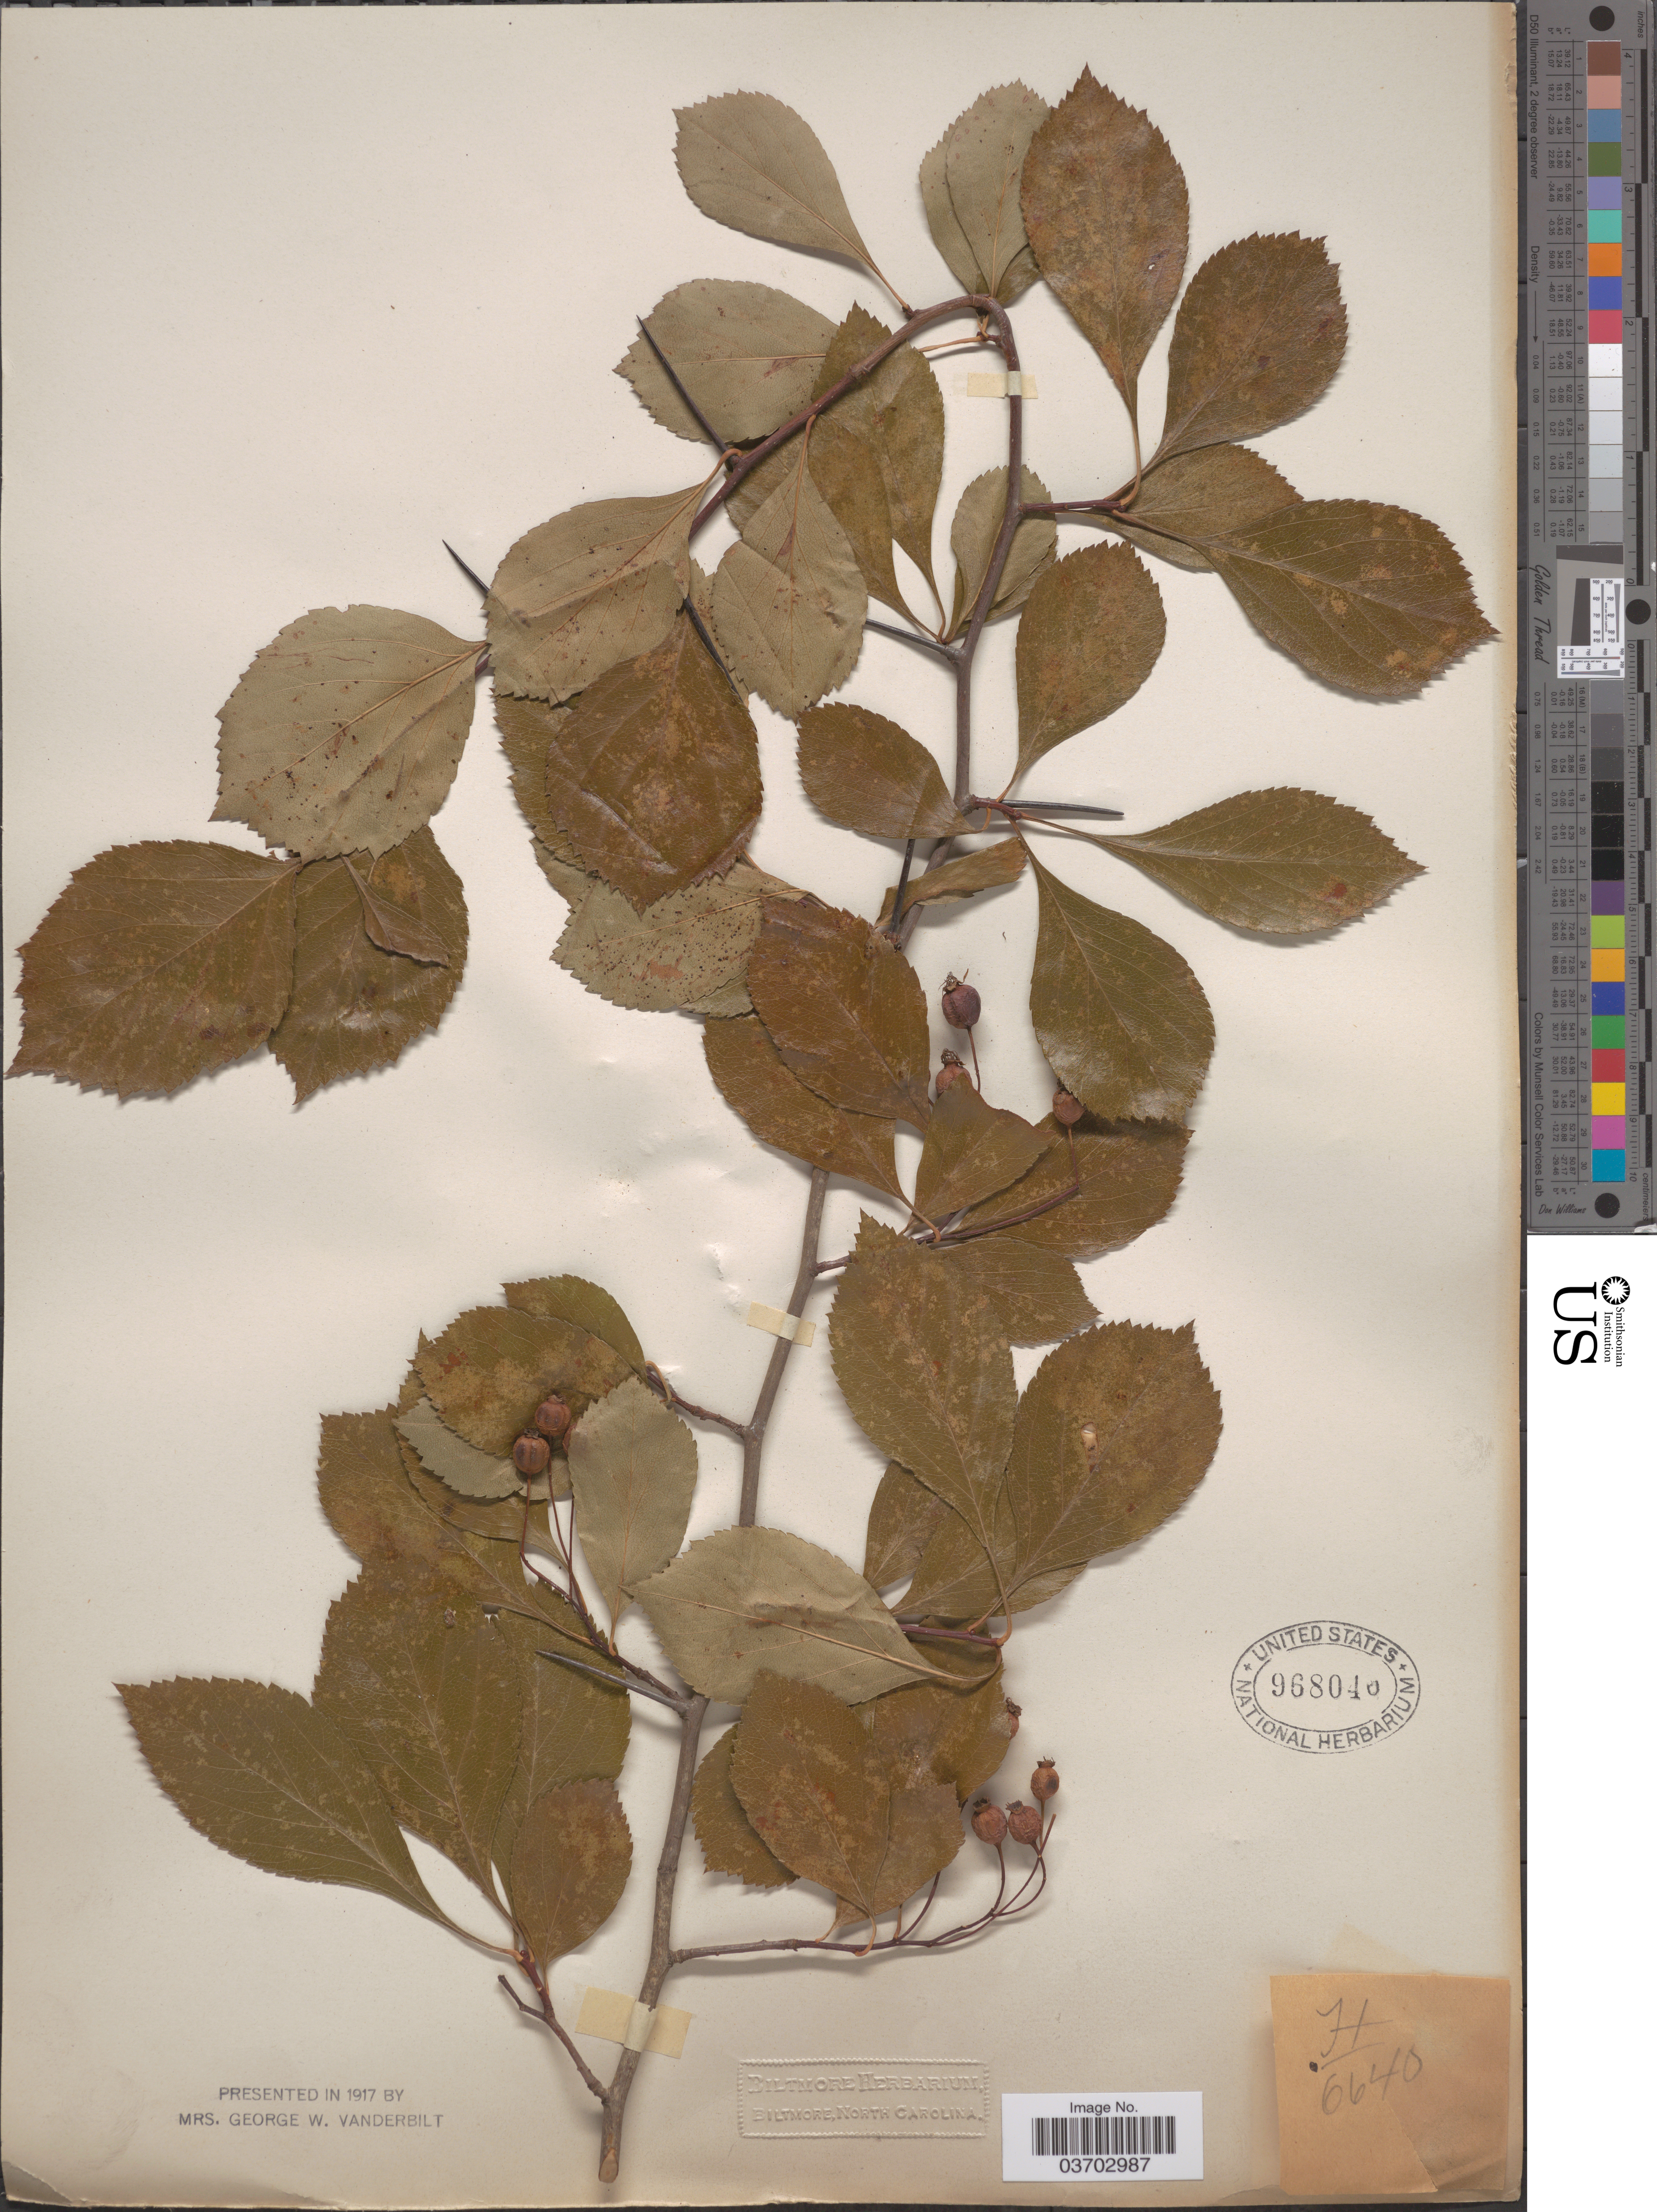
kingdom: Plantae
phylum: Tracheophyta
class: Magnoliopsida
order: Rosales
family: Rosaceae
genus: Crataegus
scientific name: Crataegus sp.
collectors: ex herb. Biltmore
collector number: H/6640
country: United States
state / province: North Carolina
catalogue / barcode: US 968040